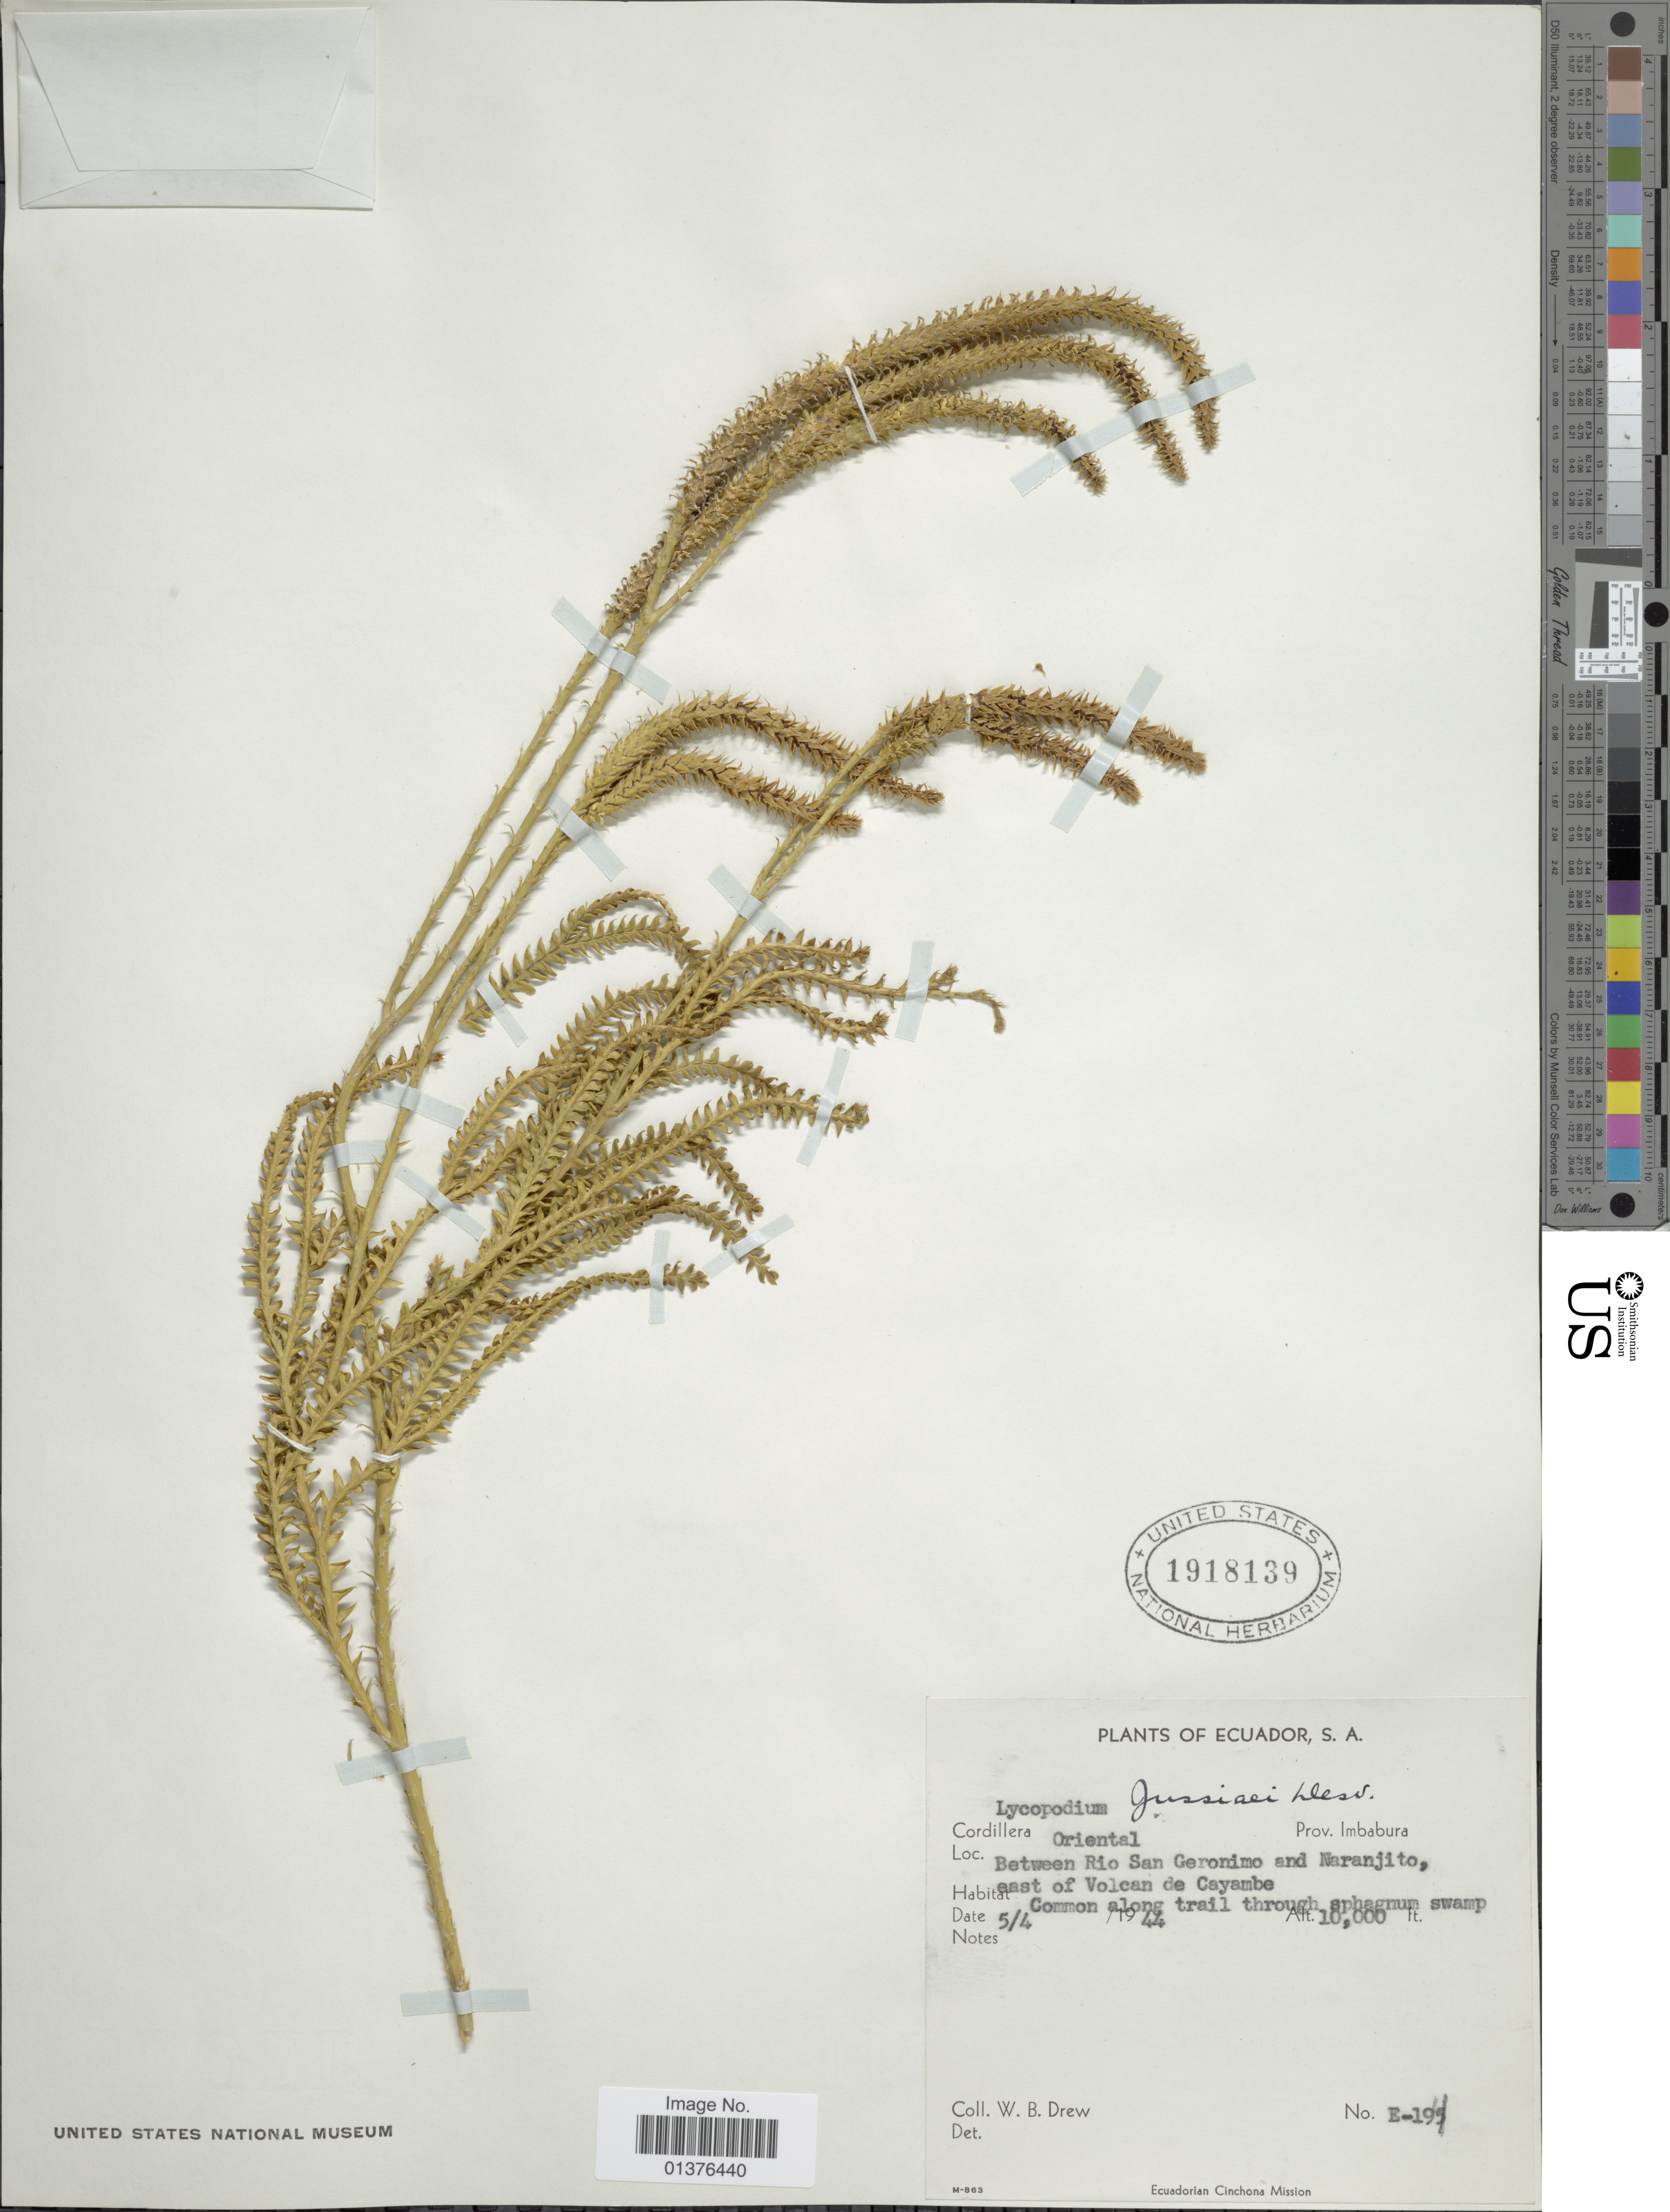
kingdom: Plantae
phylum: Tracheophyta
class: Lycopodiopsida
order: Lycopodiales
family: Lycopodiaceae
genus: Diphasium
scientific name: Diphasium jussiaei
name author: (Desv.) C. Presl ex Rothm.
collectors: W. B. Drew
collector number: E-191*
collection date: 1944-04-05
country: Ecuador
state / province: Imbabura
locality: Cordillera oriental, Between Rio San Geronimo and Naranjito, east of Volcan de Cayambe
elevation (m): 3048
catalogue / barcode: US 1918139